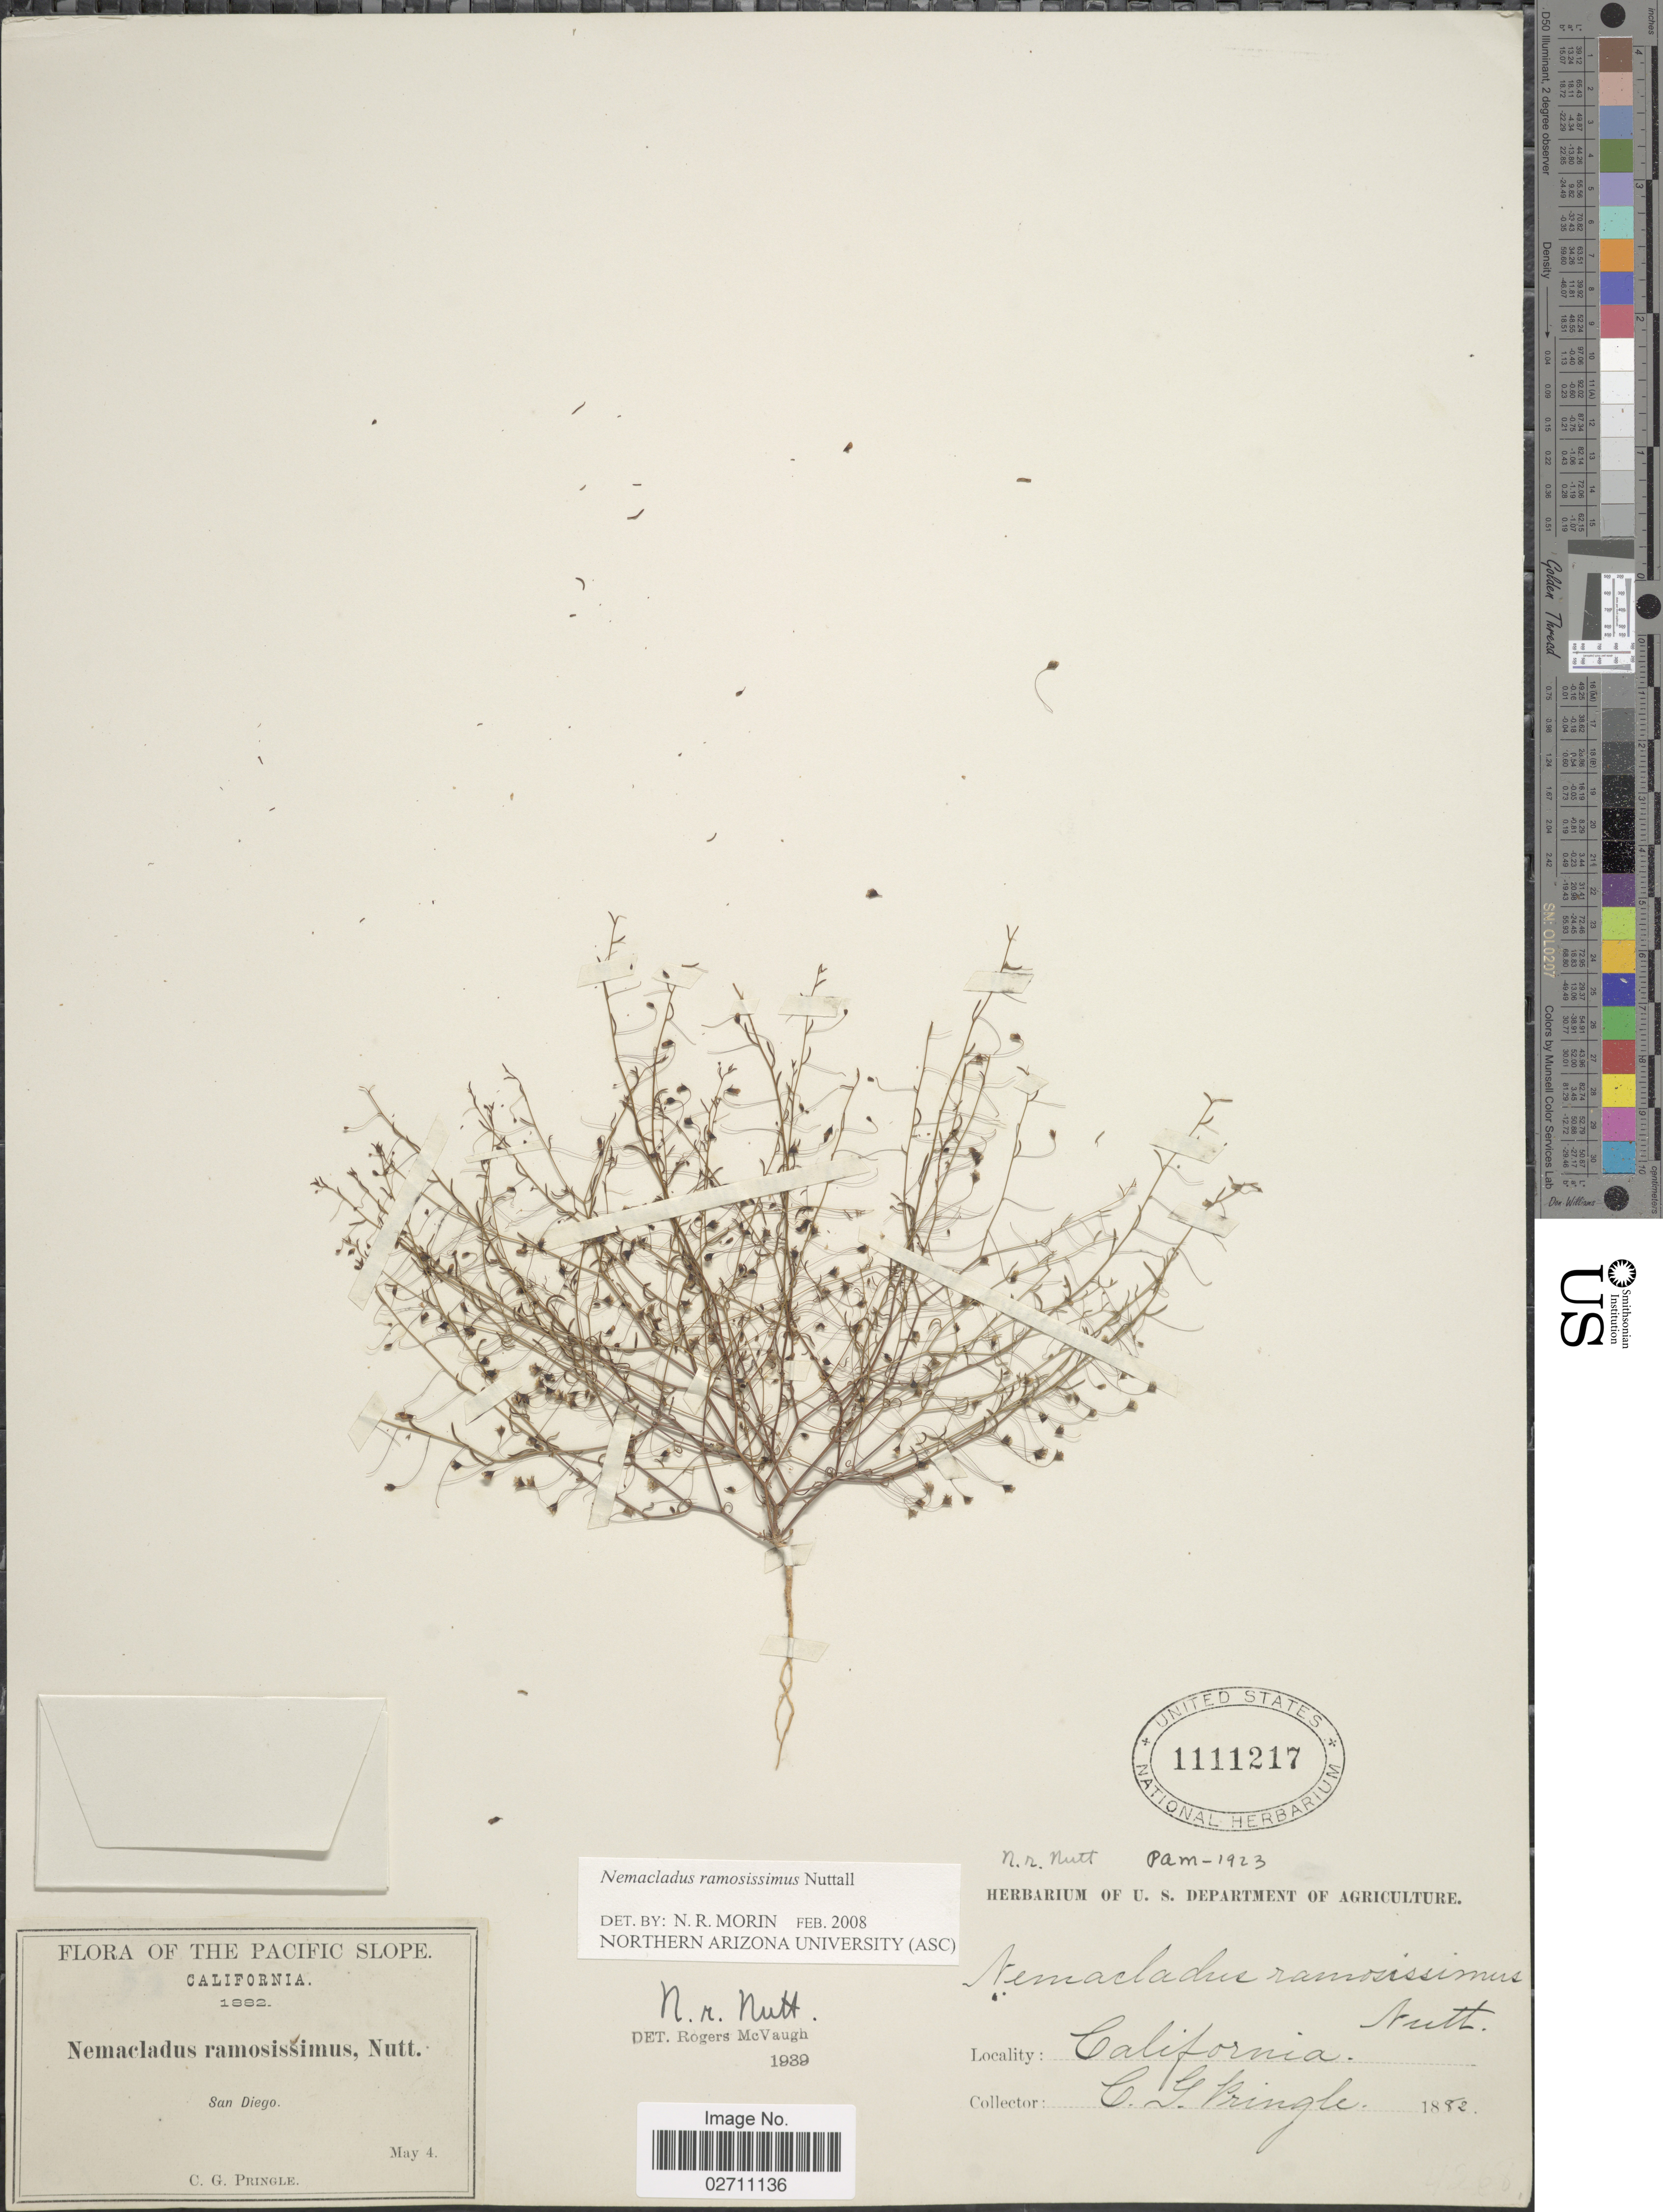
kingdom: Plantae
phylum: Tracheophyta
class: Magnoliopsida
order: Asterales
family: Campanulaceae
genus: Nemacladus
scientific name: Nemacladus ramosissimus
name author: Nutt.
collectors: C. G. Pringle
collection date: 1882-05-04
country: United States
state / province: California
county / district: San Diego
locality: The Pacific slope, San Diego.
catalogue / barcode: US 1111217